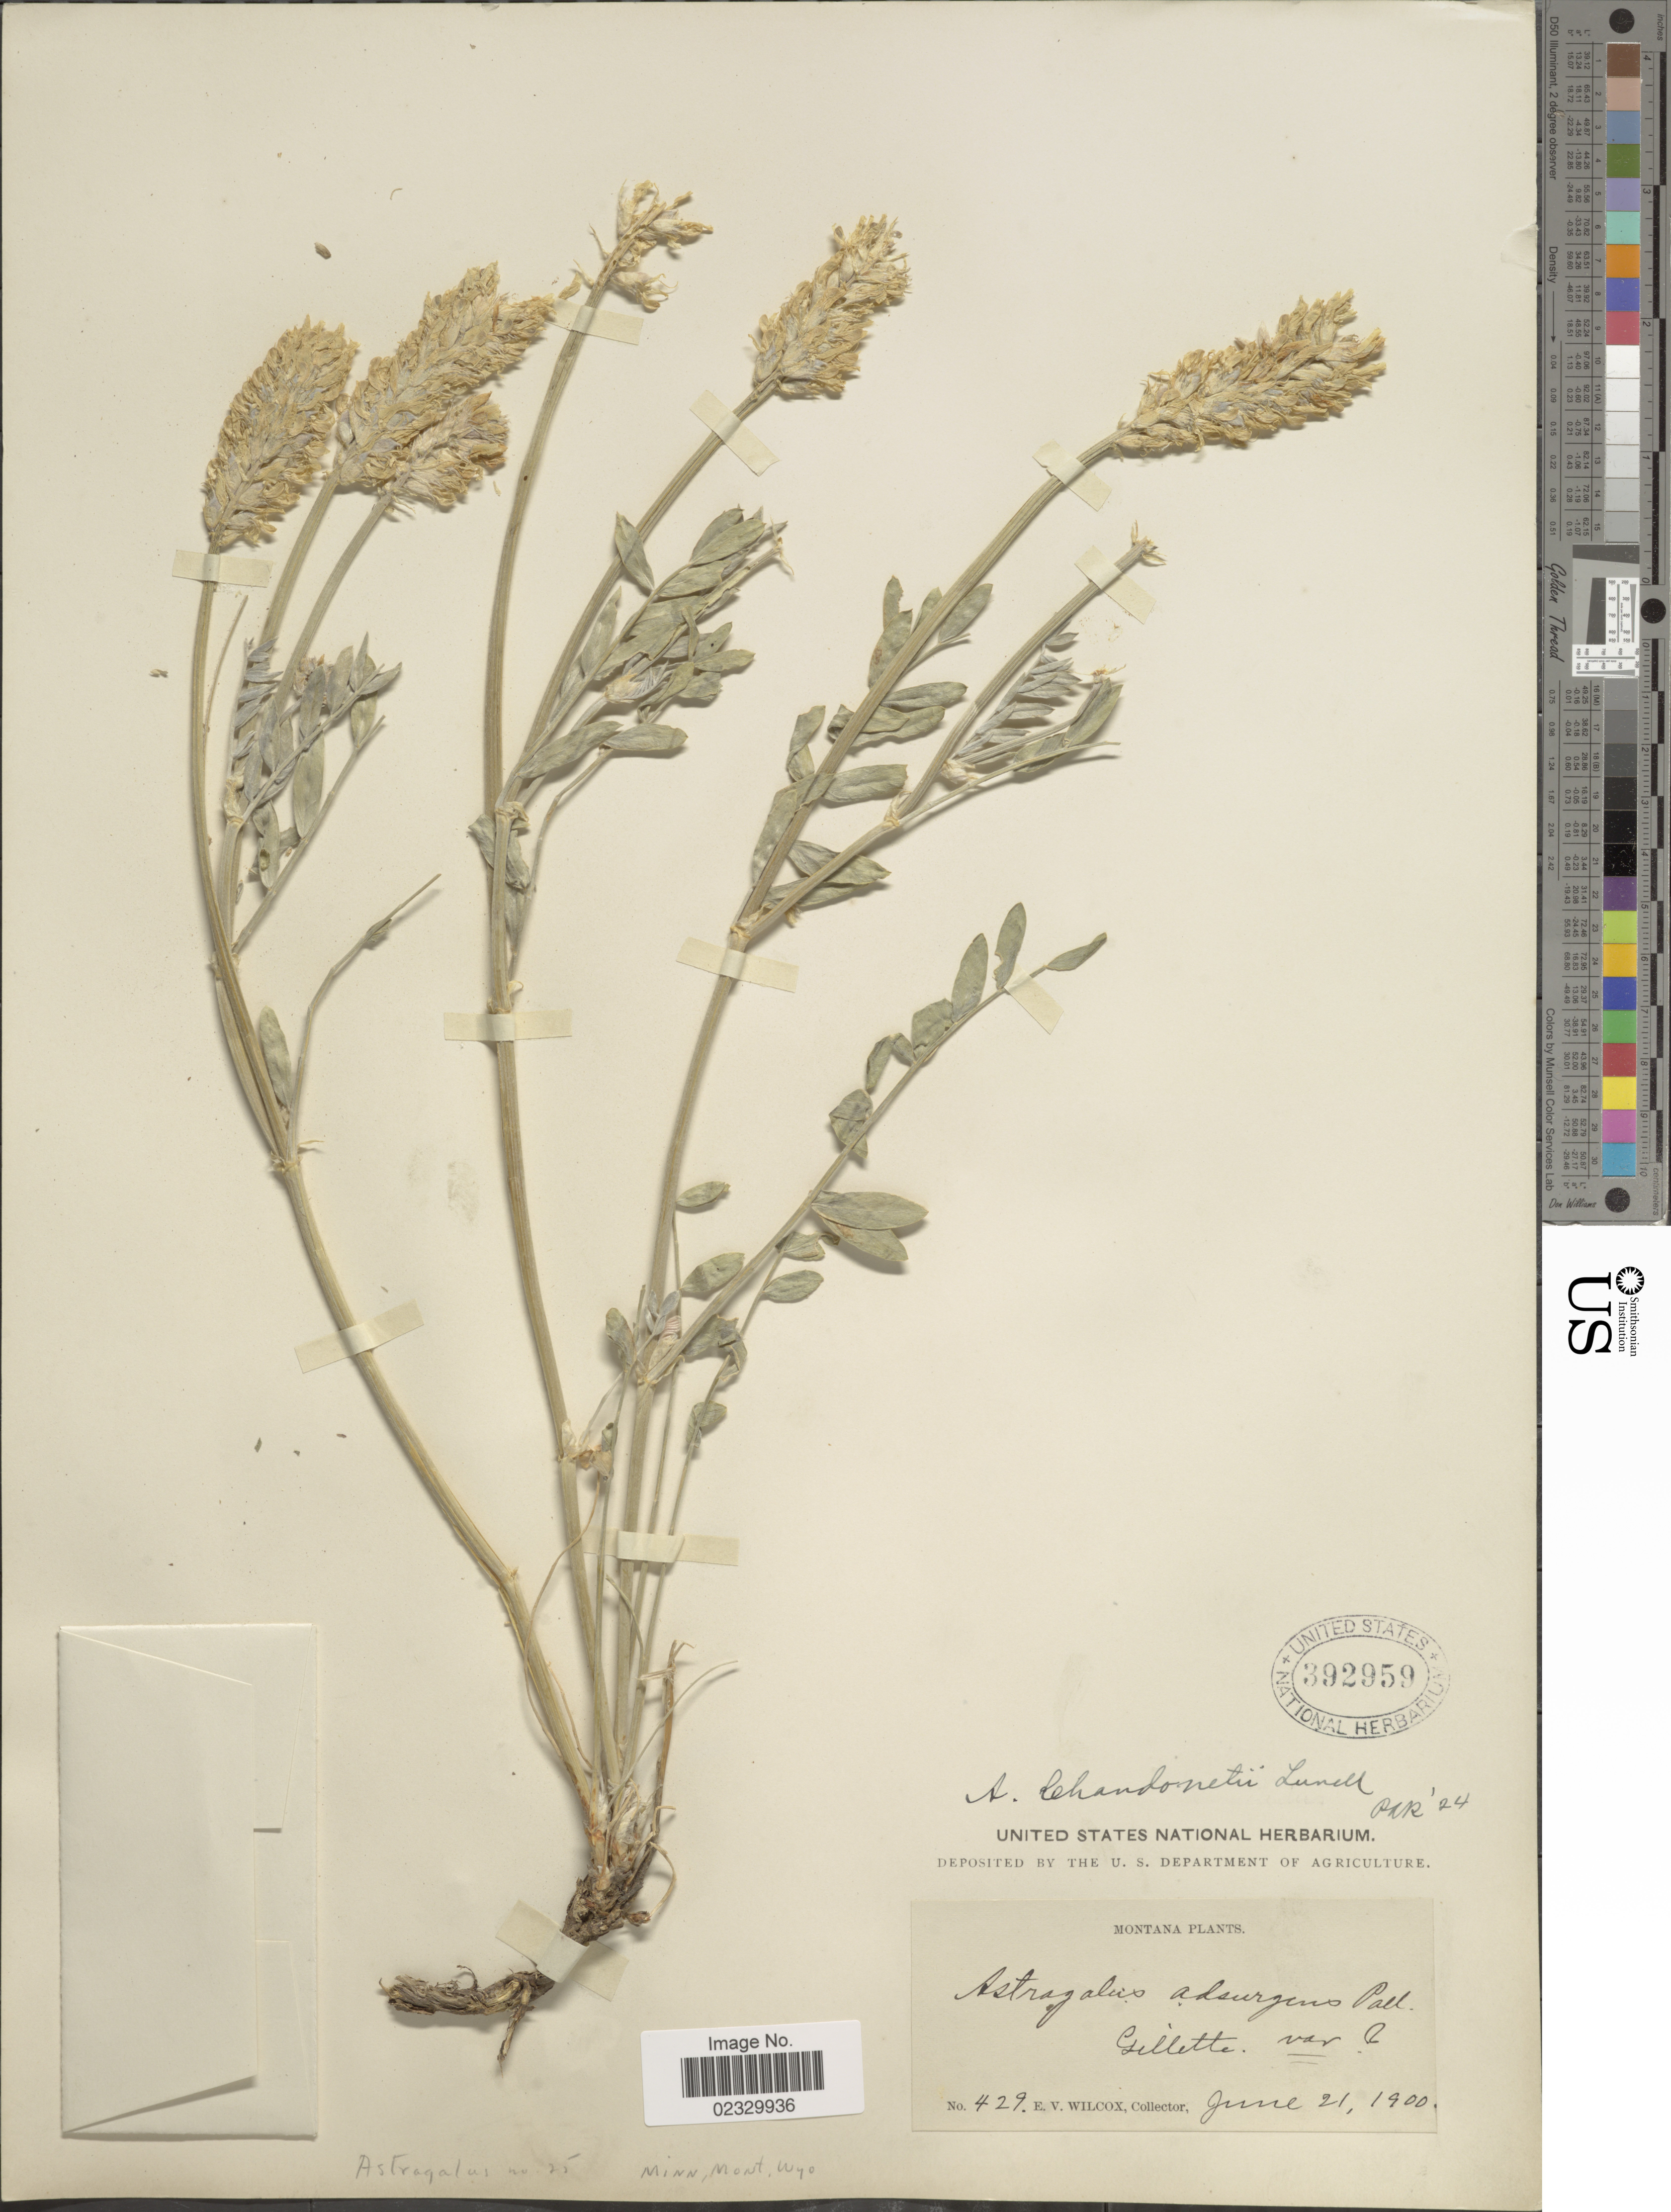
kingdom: Plantae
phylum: Tracheophyta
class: Magnoliopsida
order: Fabales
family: Fabaceae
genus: Astragalus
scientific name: Astragalus chandonnetii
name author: Lunell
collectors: E. V. Wilcox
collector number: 429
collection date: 1900-06-21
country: United States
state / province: Montana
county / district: Lewis And Clark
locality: Gillette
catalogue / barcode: US 392959